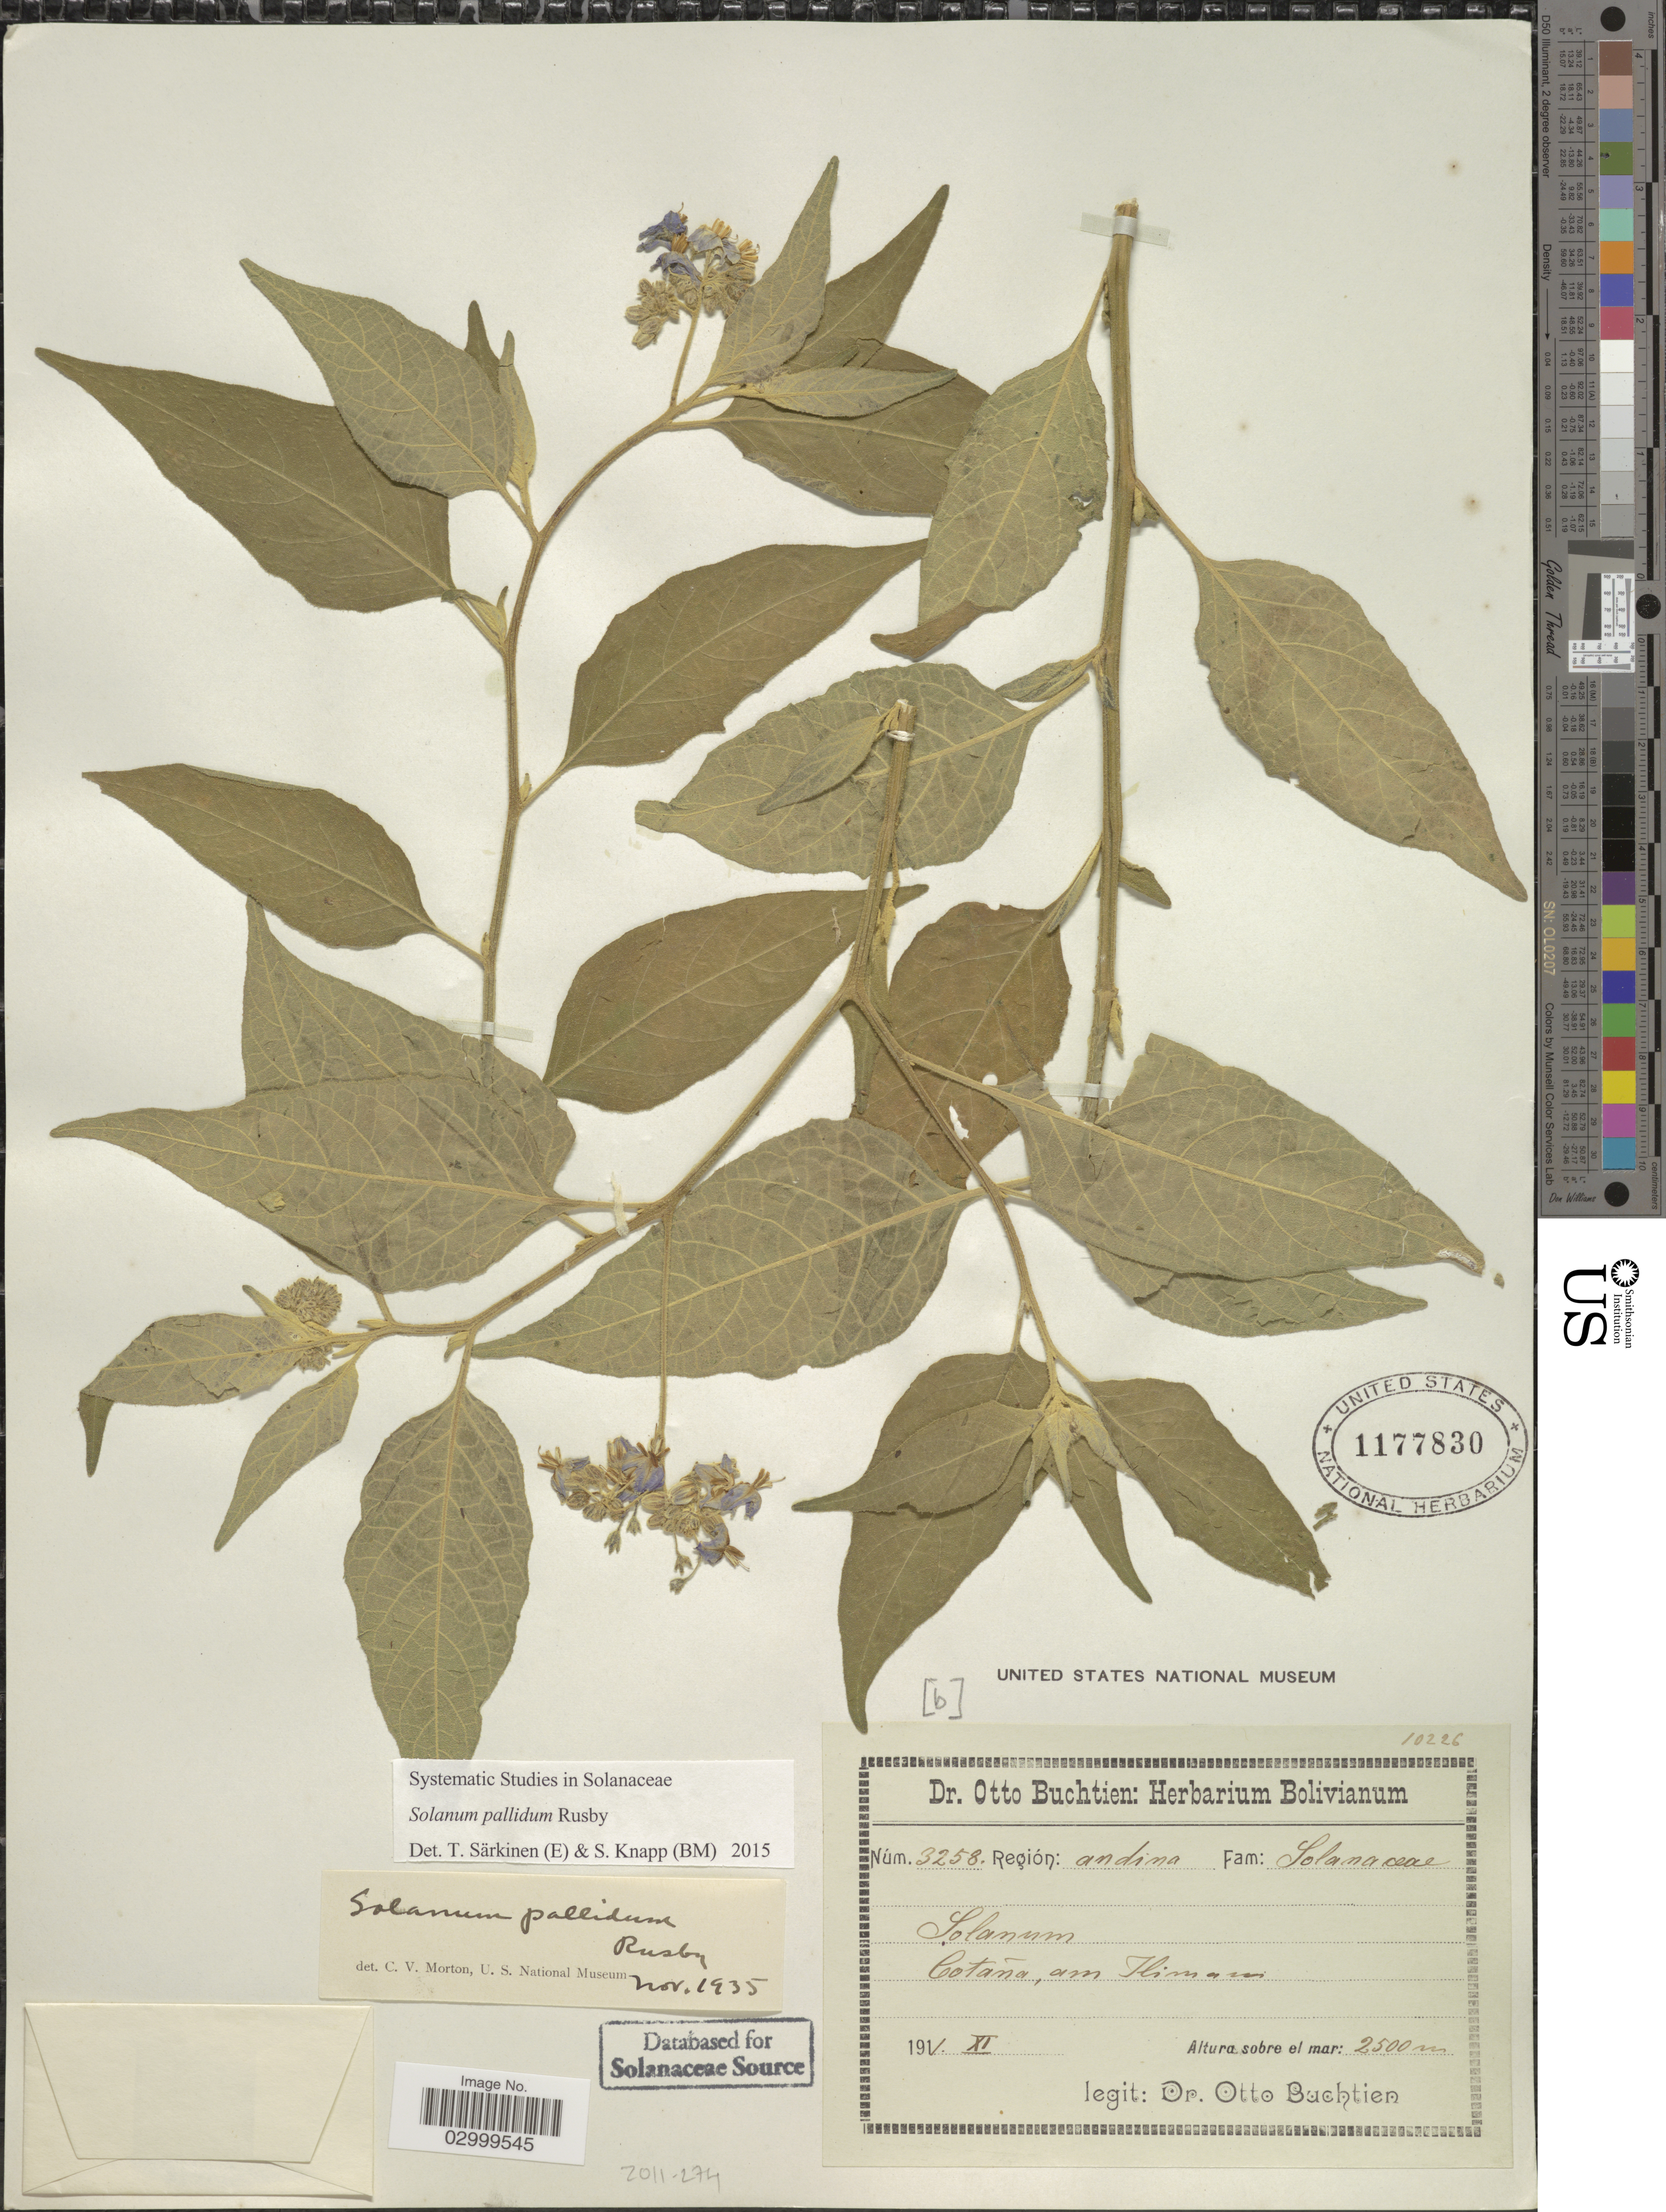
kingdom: Plantae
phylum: Tracheophyta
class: Magnoliopsida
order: Solanales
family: Solanaceae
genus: Solanum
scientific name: Solanum pallidum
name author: Rusby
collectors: O. Buchtien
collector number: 3258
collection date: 1911-11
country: Bolivia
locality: Región: andina. Cotaña, am Ilimani.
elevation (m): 2500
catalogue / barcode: US 1177830